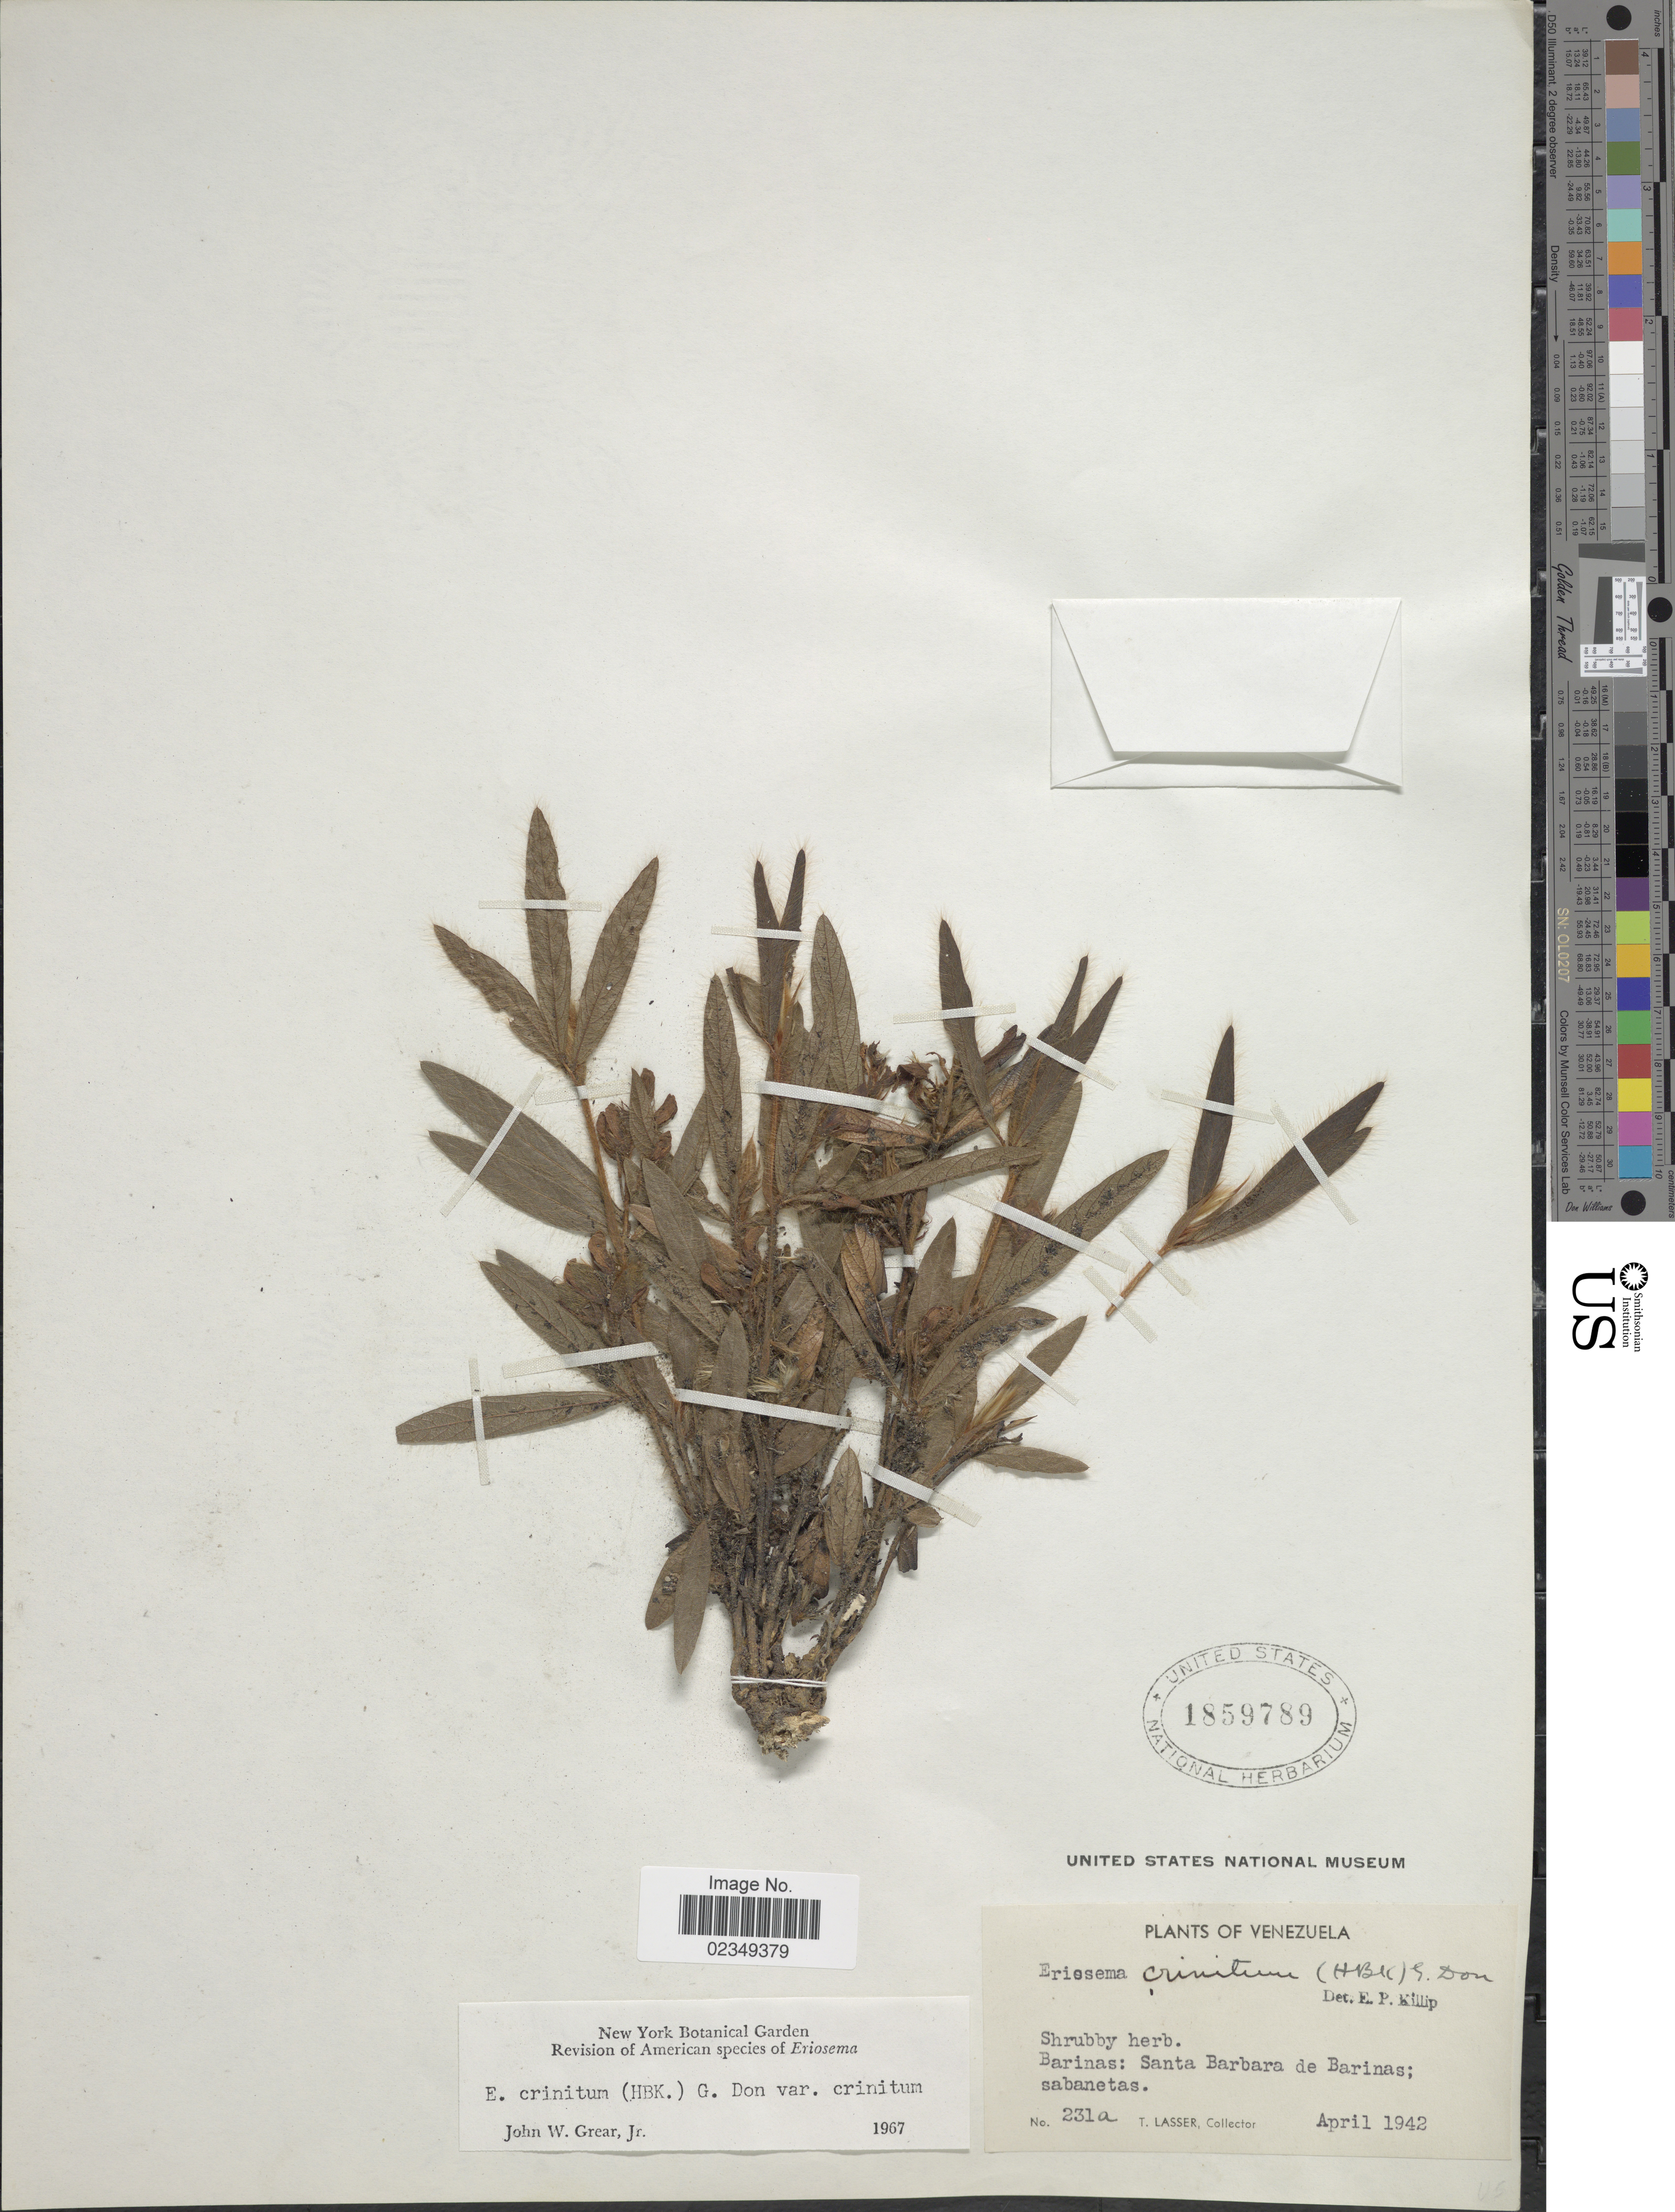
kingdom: Plantae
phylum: Tracheophyta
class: Magnoliopsida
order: Fabales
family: Fabaceae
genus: Eriosema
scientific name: Eriosema crinitum var. crinitum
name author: (Kunth) G. Don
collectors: T. Lasser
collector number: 231a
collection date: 1942-04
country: Venezuela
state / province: Barinas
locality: Santa Barbara de Barinas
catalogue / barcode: US 1859789